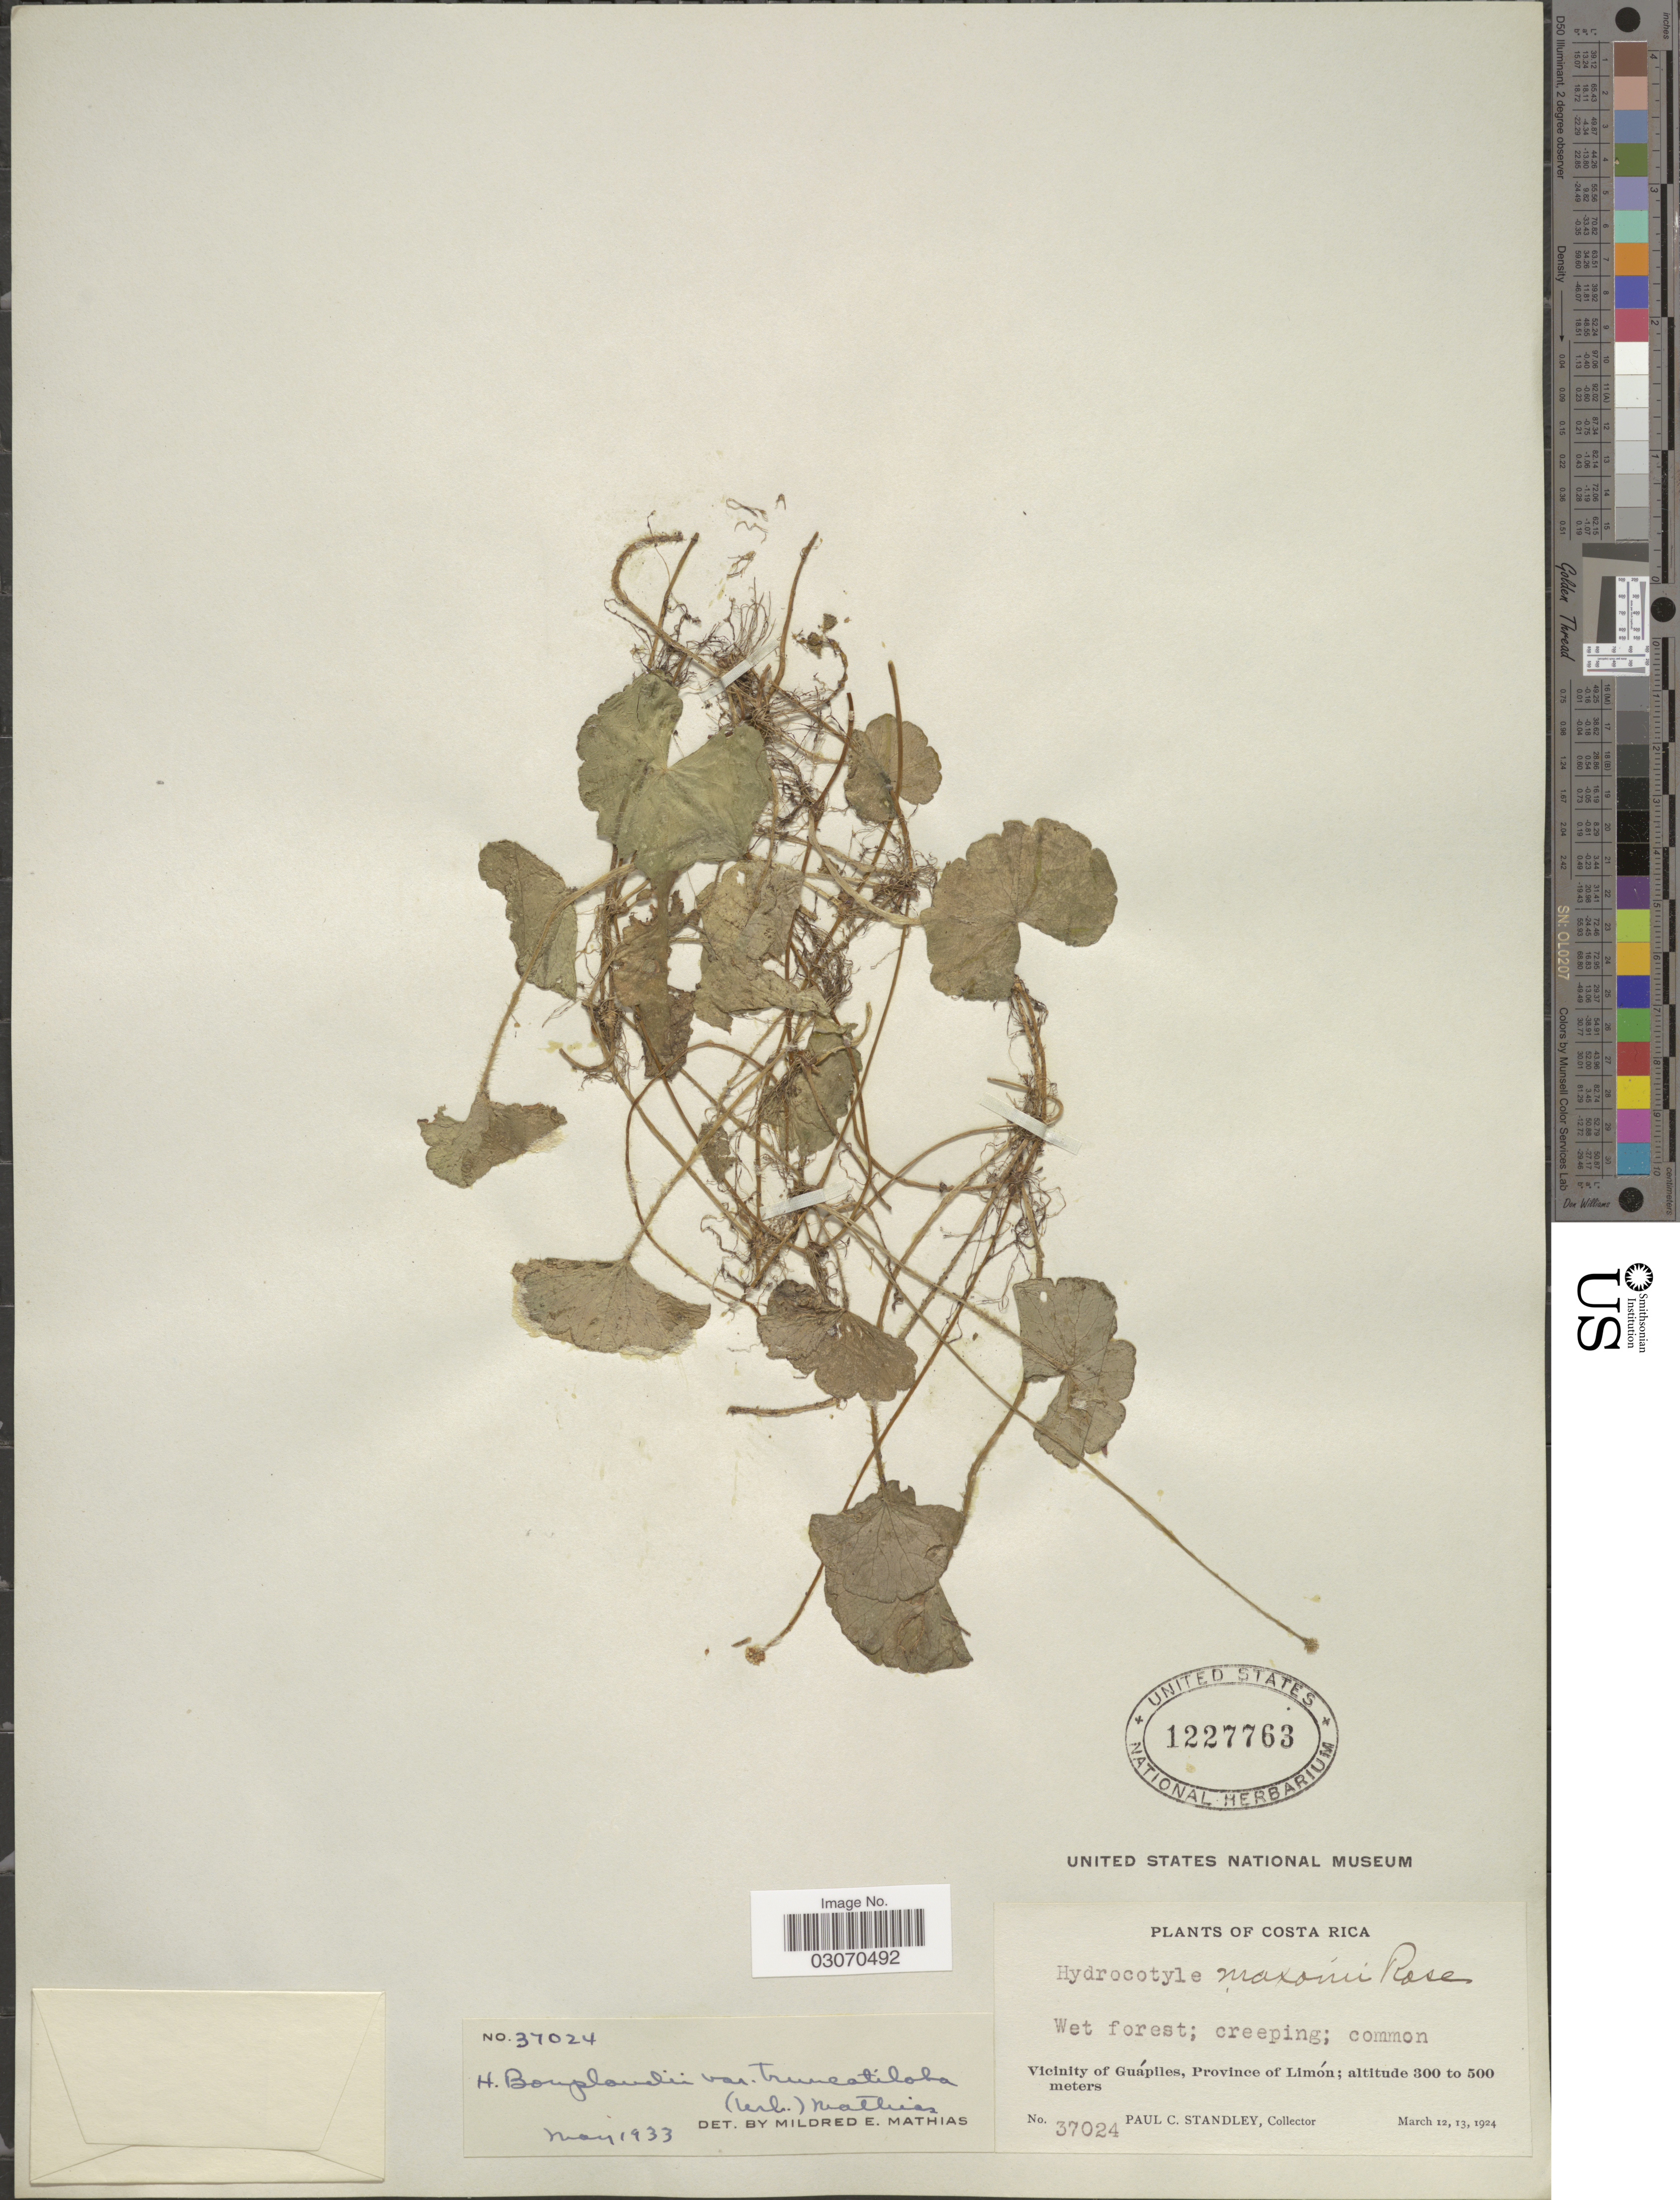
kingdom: Plantae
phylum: Tracheophyta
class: Magnoliopsida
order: Apiales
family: Araliaceae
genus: Hydrocotyle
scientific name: Hydrocotyle leucocephala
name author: Cham. & Schltdl.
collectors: P. C. Standley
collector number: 37024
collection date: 1924-03-12/1924-03-13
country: Costa Rica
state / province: Limón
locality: Vicinity of Guápiles.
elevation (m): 300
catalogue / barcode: US 1227763